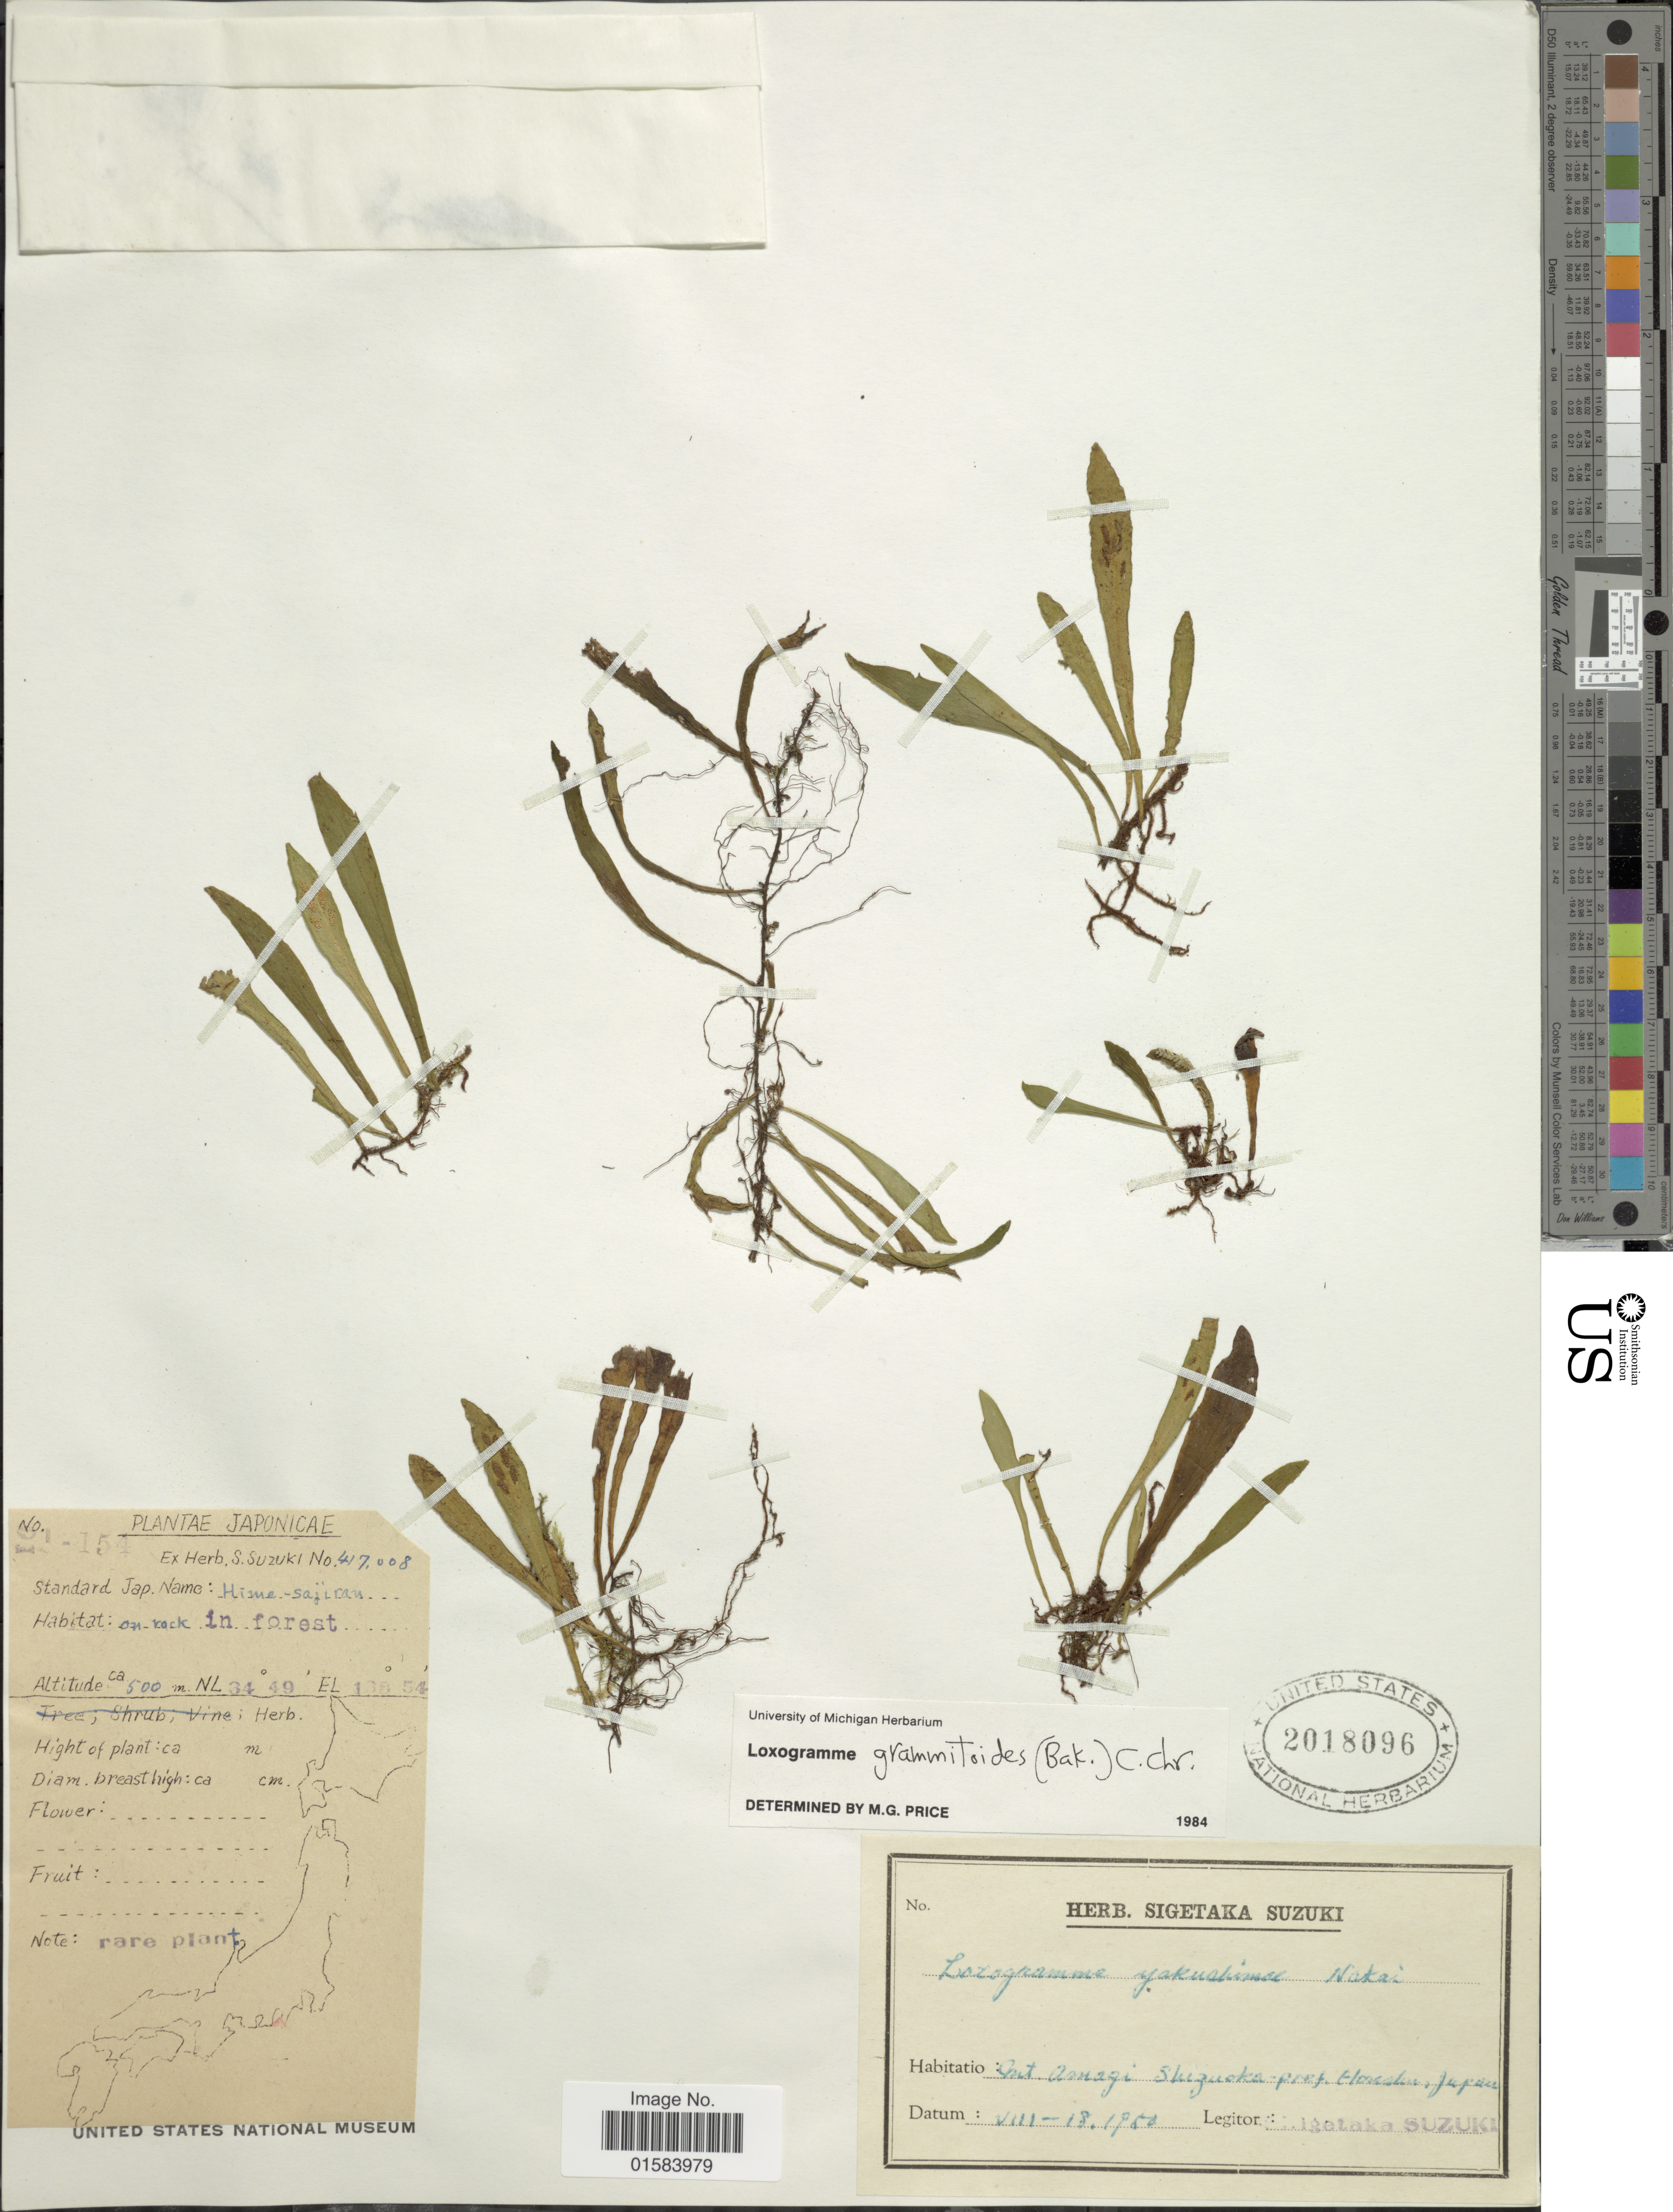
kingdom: Plantae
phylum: Tracheophyta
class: Polypodiopsida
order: Polypodiales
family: Polypodiaceae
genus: Loxogramme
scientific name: Loxogramme grammitoides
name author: (Baker) C. Chr.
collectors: S. Suzuki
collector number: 154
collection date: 1950-08-18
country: Japan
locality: Ont. Asnagi, Shizueka-pref Hosnhu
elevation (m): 500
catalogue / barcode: US 2018096